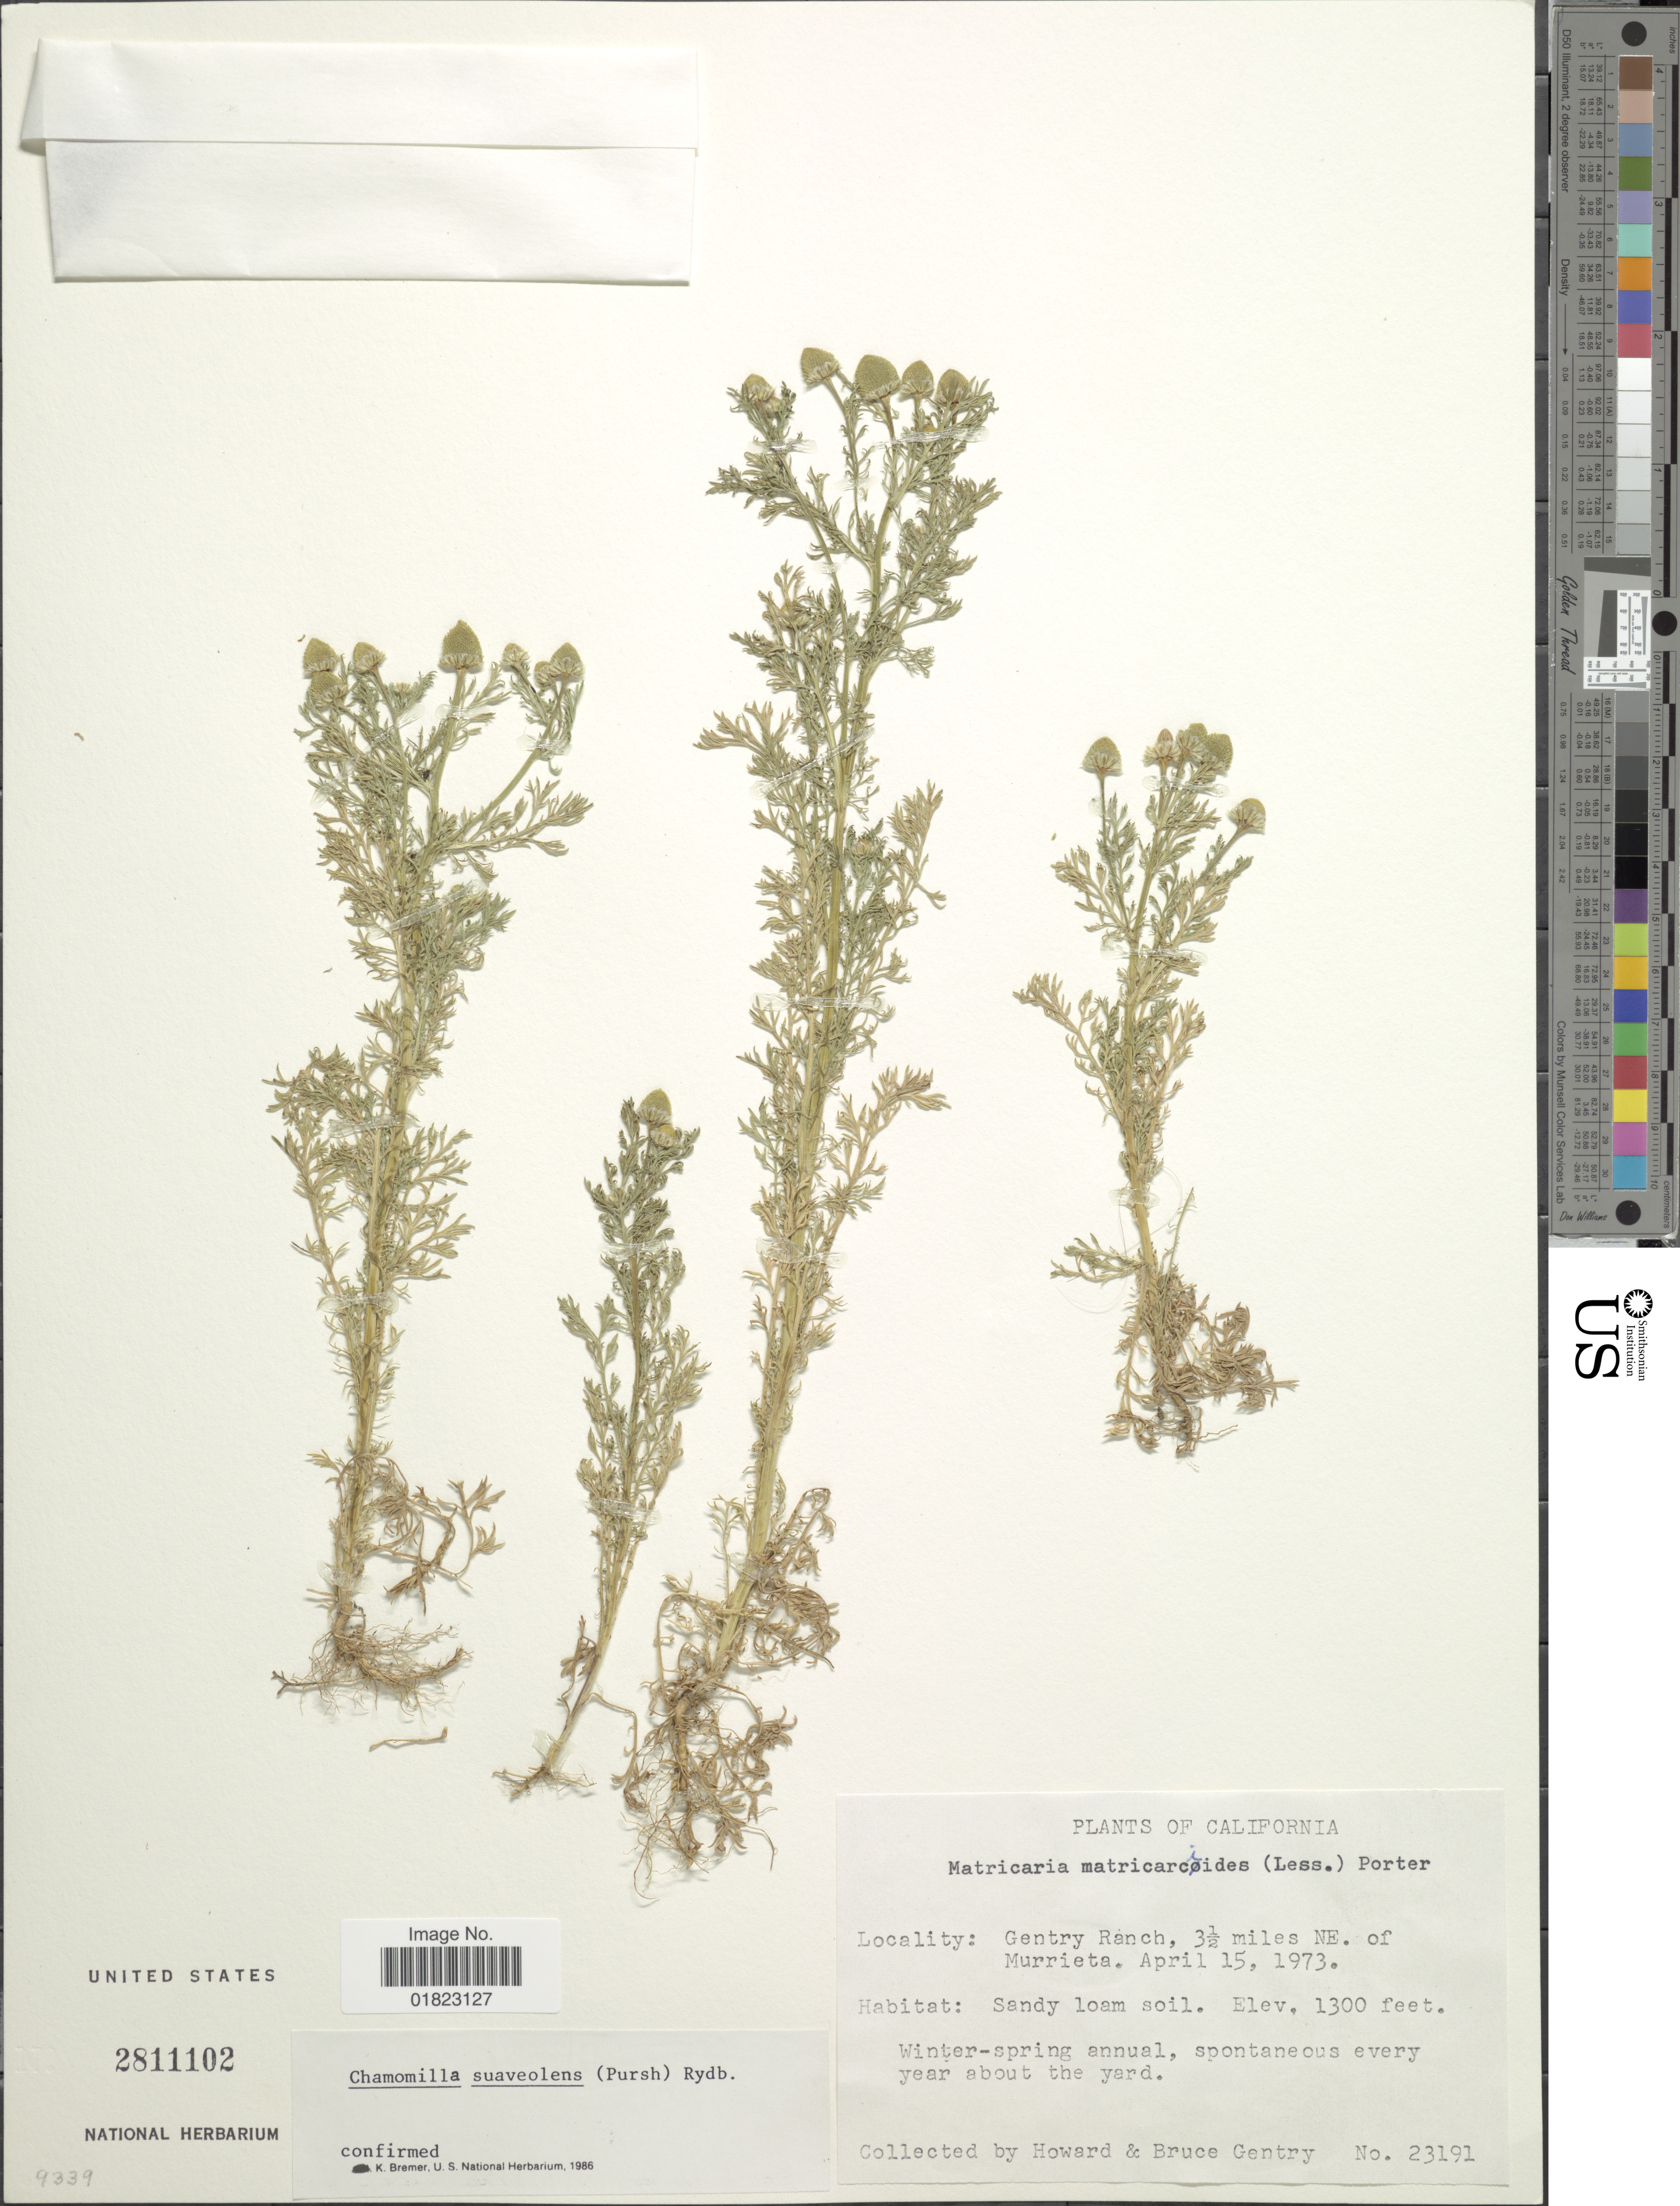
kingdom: Plantae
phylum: Tracheophyta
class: Magnoliopsida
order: Asterales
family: Asteraceae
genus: Matricaria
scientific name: Matricaria matricarioides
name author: (Less.) Porter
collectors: H. S. Gentry & B. Gentry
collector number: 23191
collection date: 1973-04-15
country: United States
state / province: California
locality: Gentry Ranch, 3½ miles NE, of Murrieta.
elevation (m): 396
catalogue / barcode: US 2811102